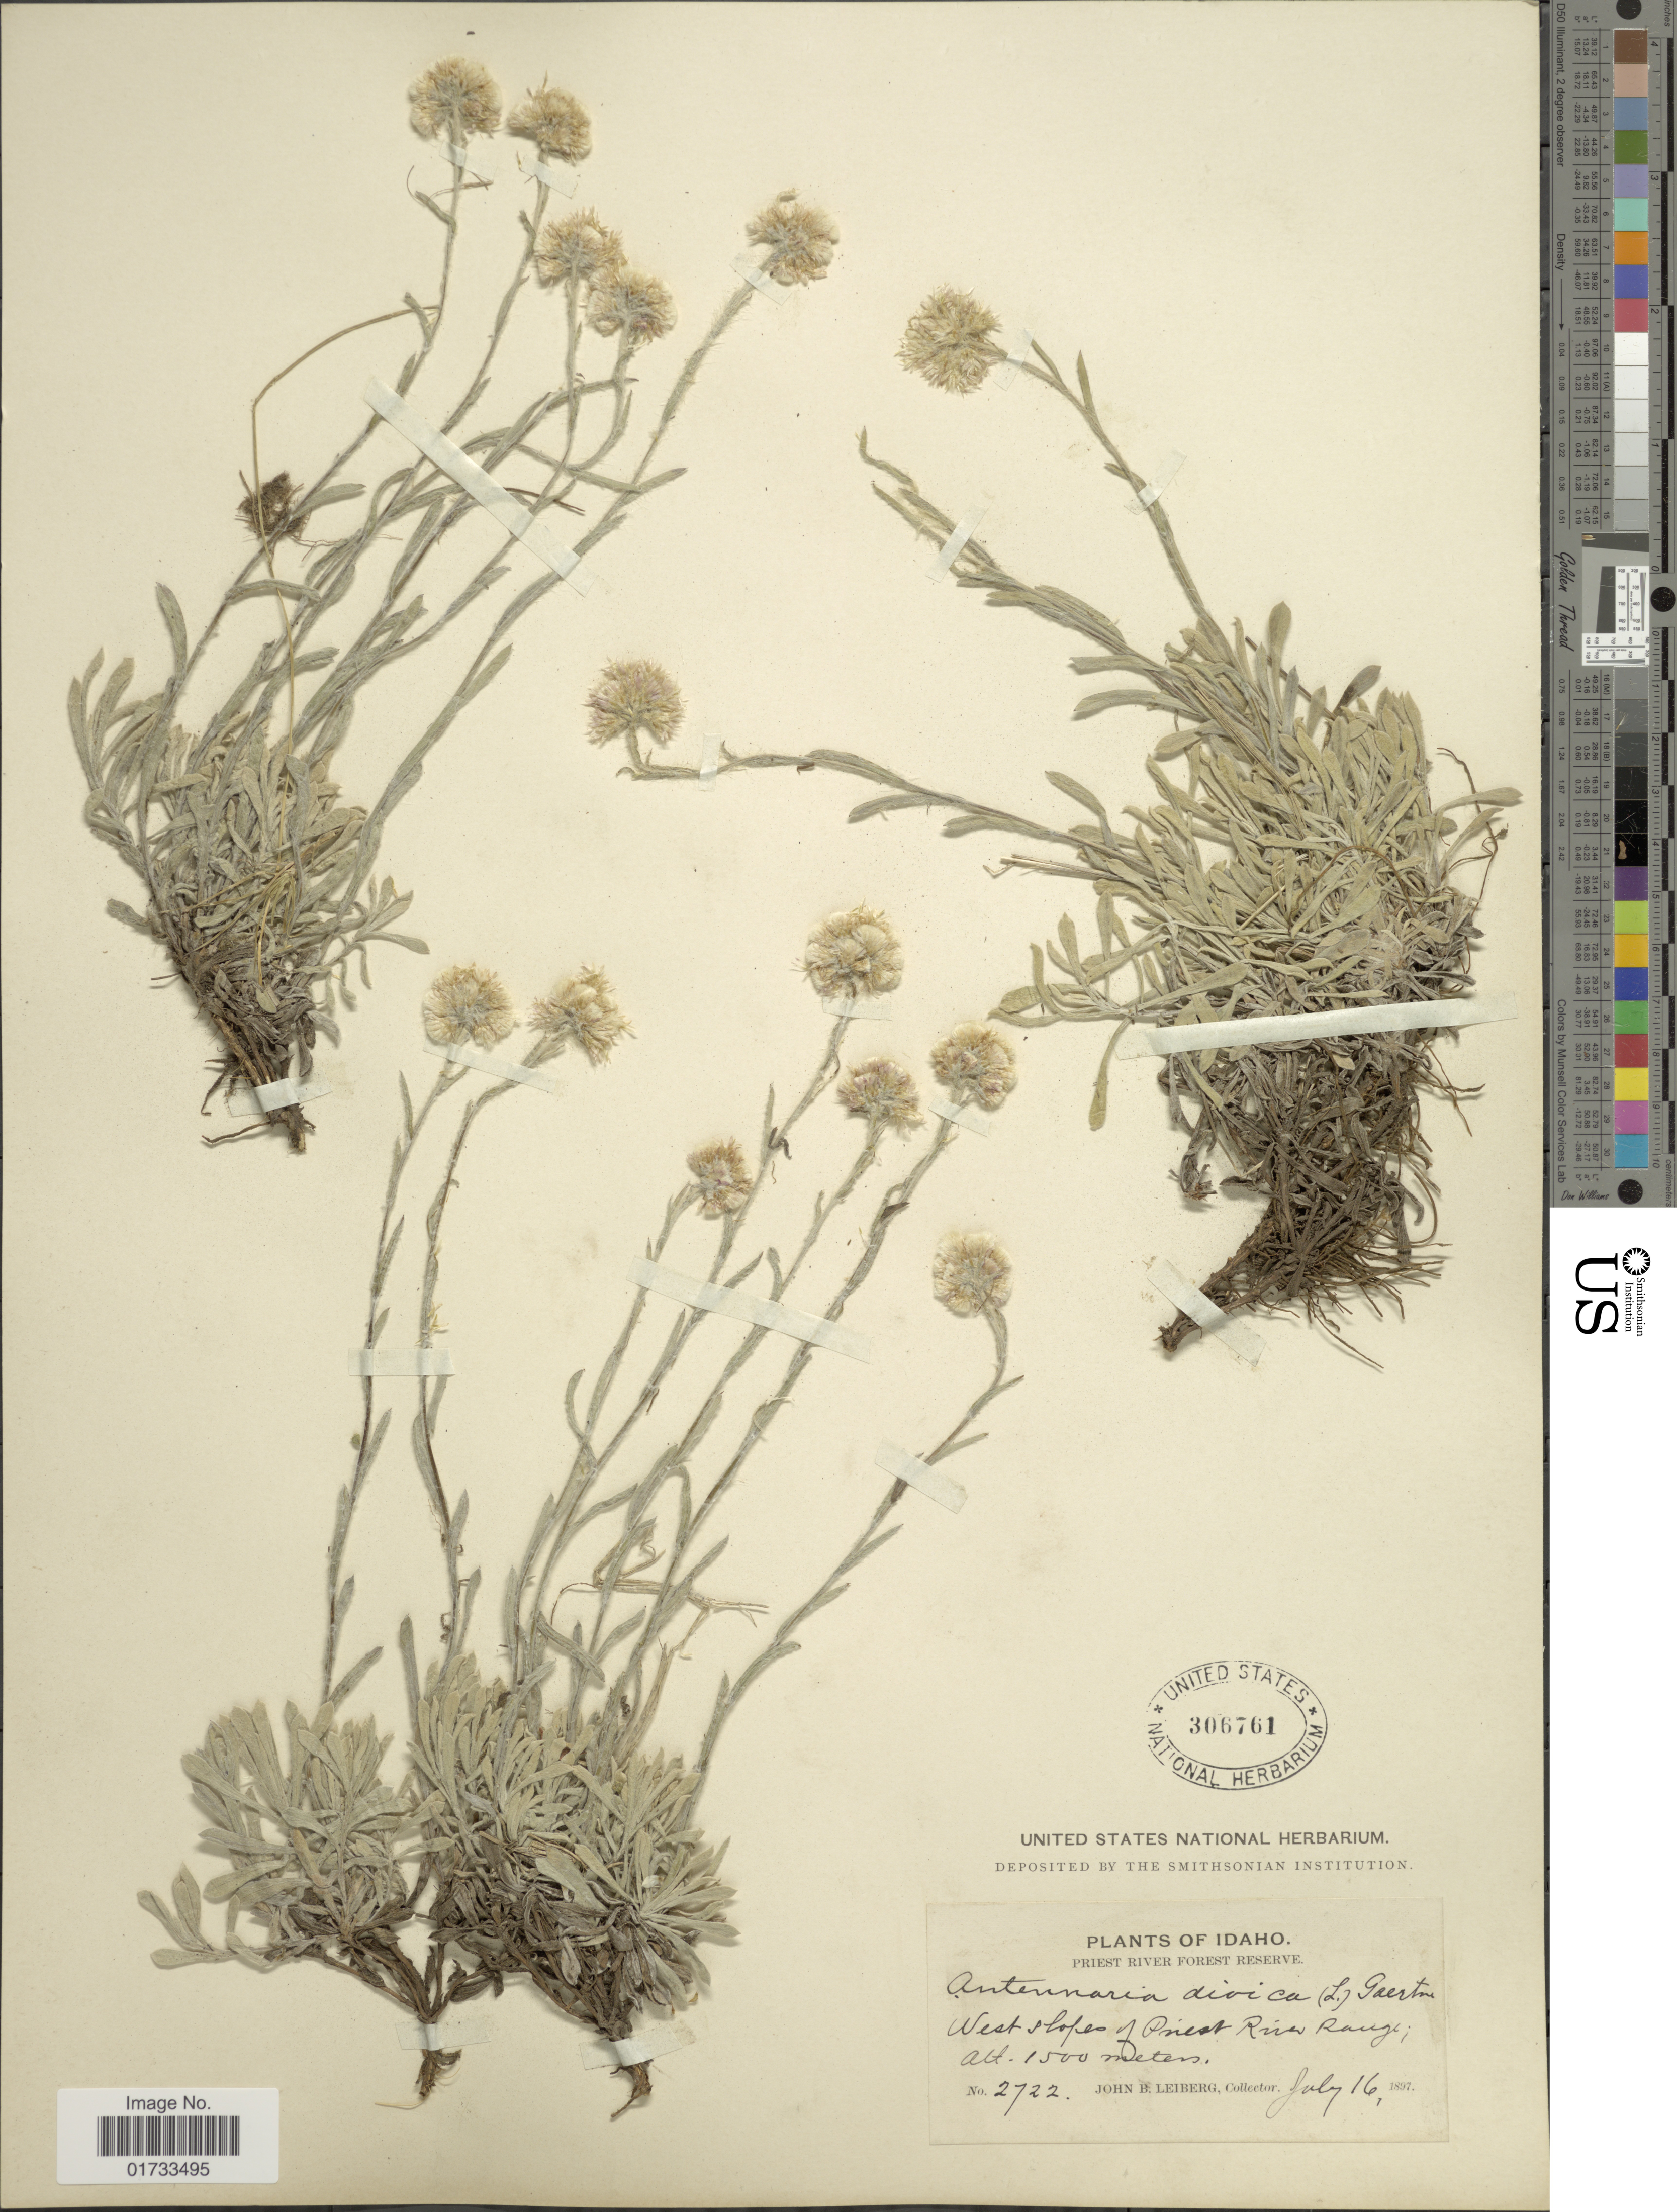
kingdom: Plantae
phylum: Tracheophyta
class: Magnoliopsida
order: Asterales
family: Asteraceae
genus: Antennaria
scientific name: Antennaria sp.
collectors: J. B. Leiberg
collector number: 2722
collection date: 1897-07-16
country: United States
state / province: Idaho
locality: West slopes of Pines River Range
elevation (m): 1500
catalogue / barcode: US 306761